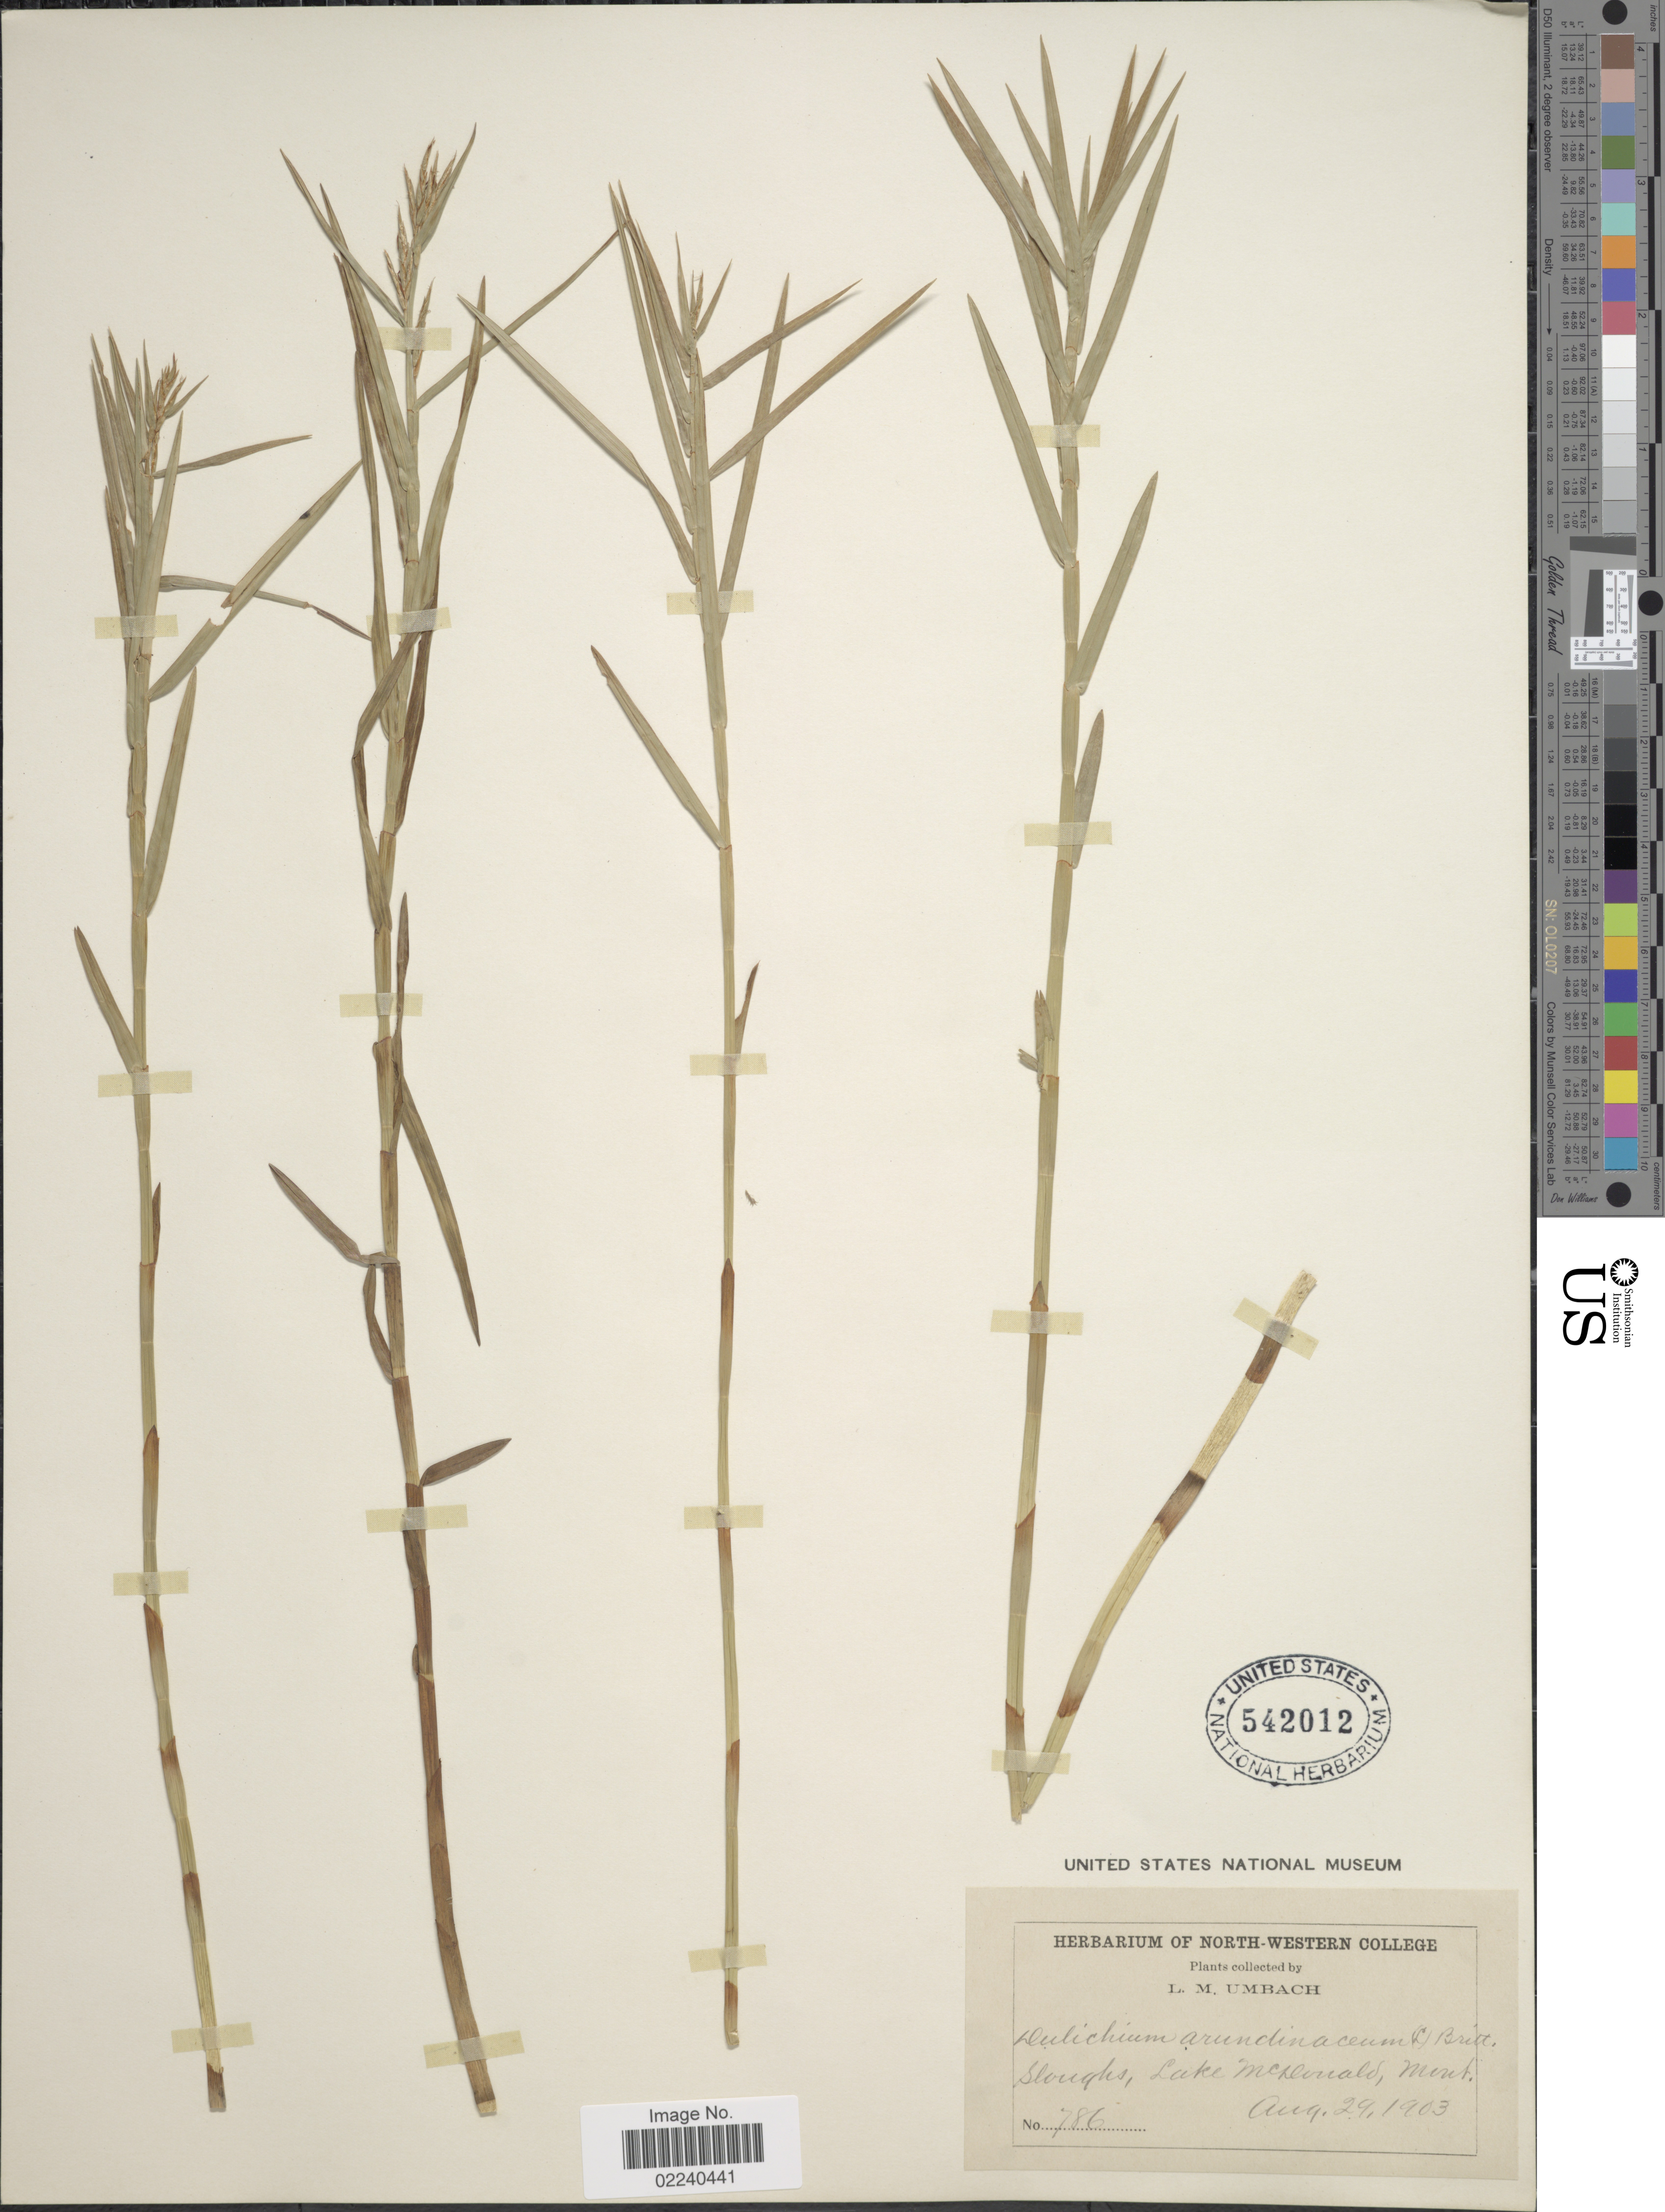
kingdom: Plantae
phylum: Tracheophyta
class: Liliopsida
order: Poales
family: Cyperaceae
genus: Dulichium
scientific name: Dulichium arundinaceum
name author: (L.) Britton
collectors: L. M. Umbach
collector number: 786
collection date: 1903-08-29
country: United States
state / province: Montana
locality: Sloughs, Lake McDonald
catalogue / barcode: US 542012